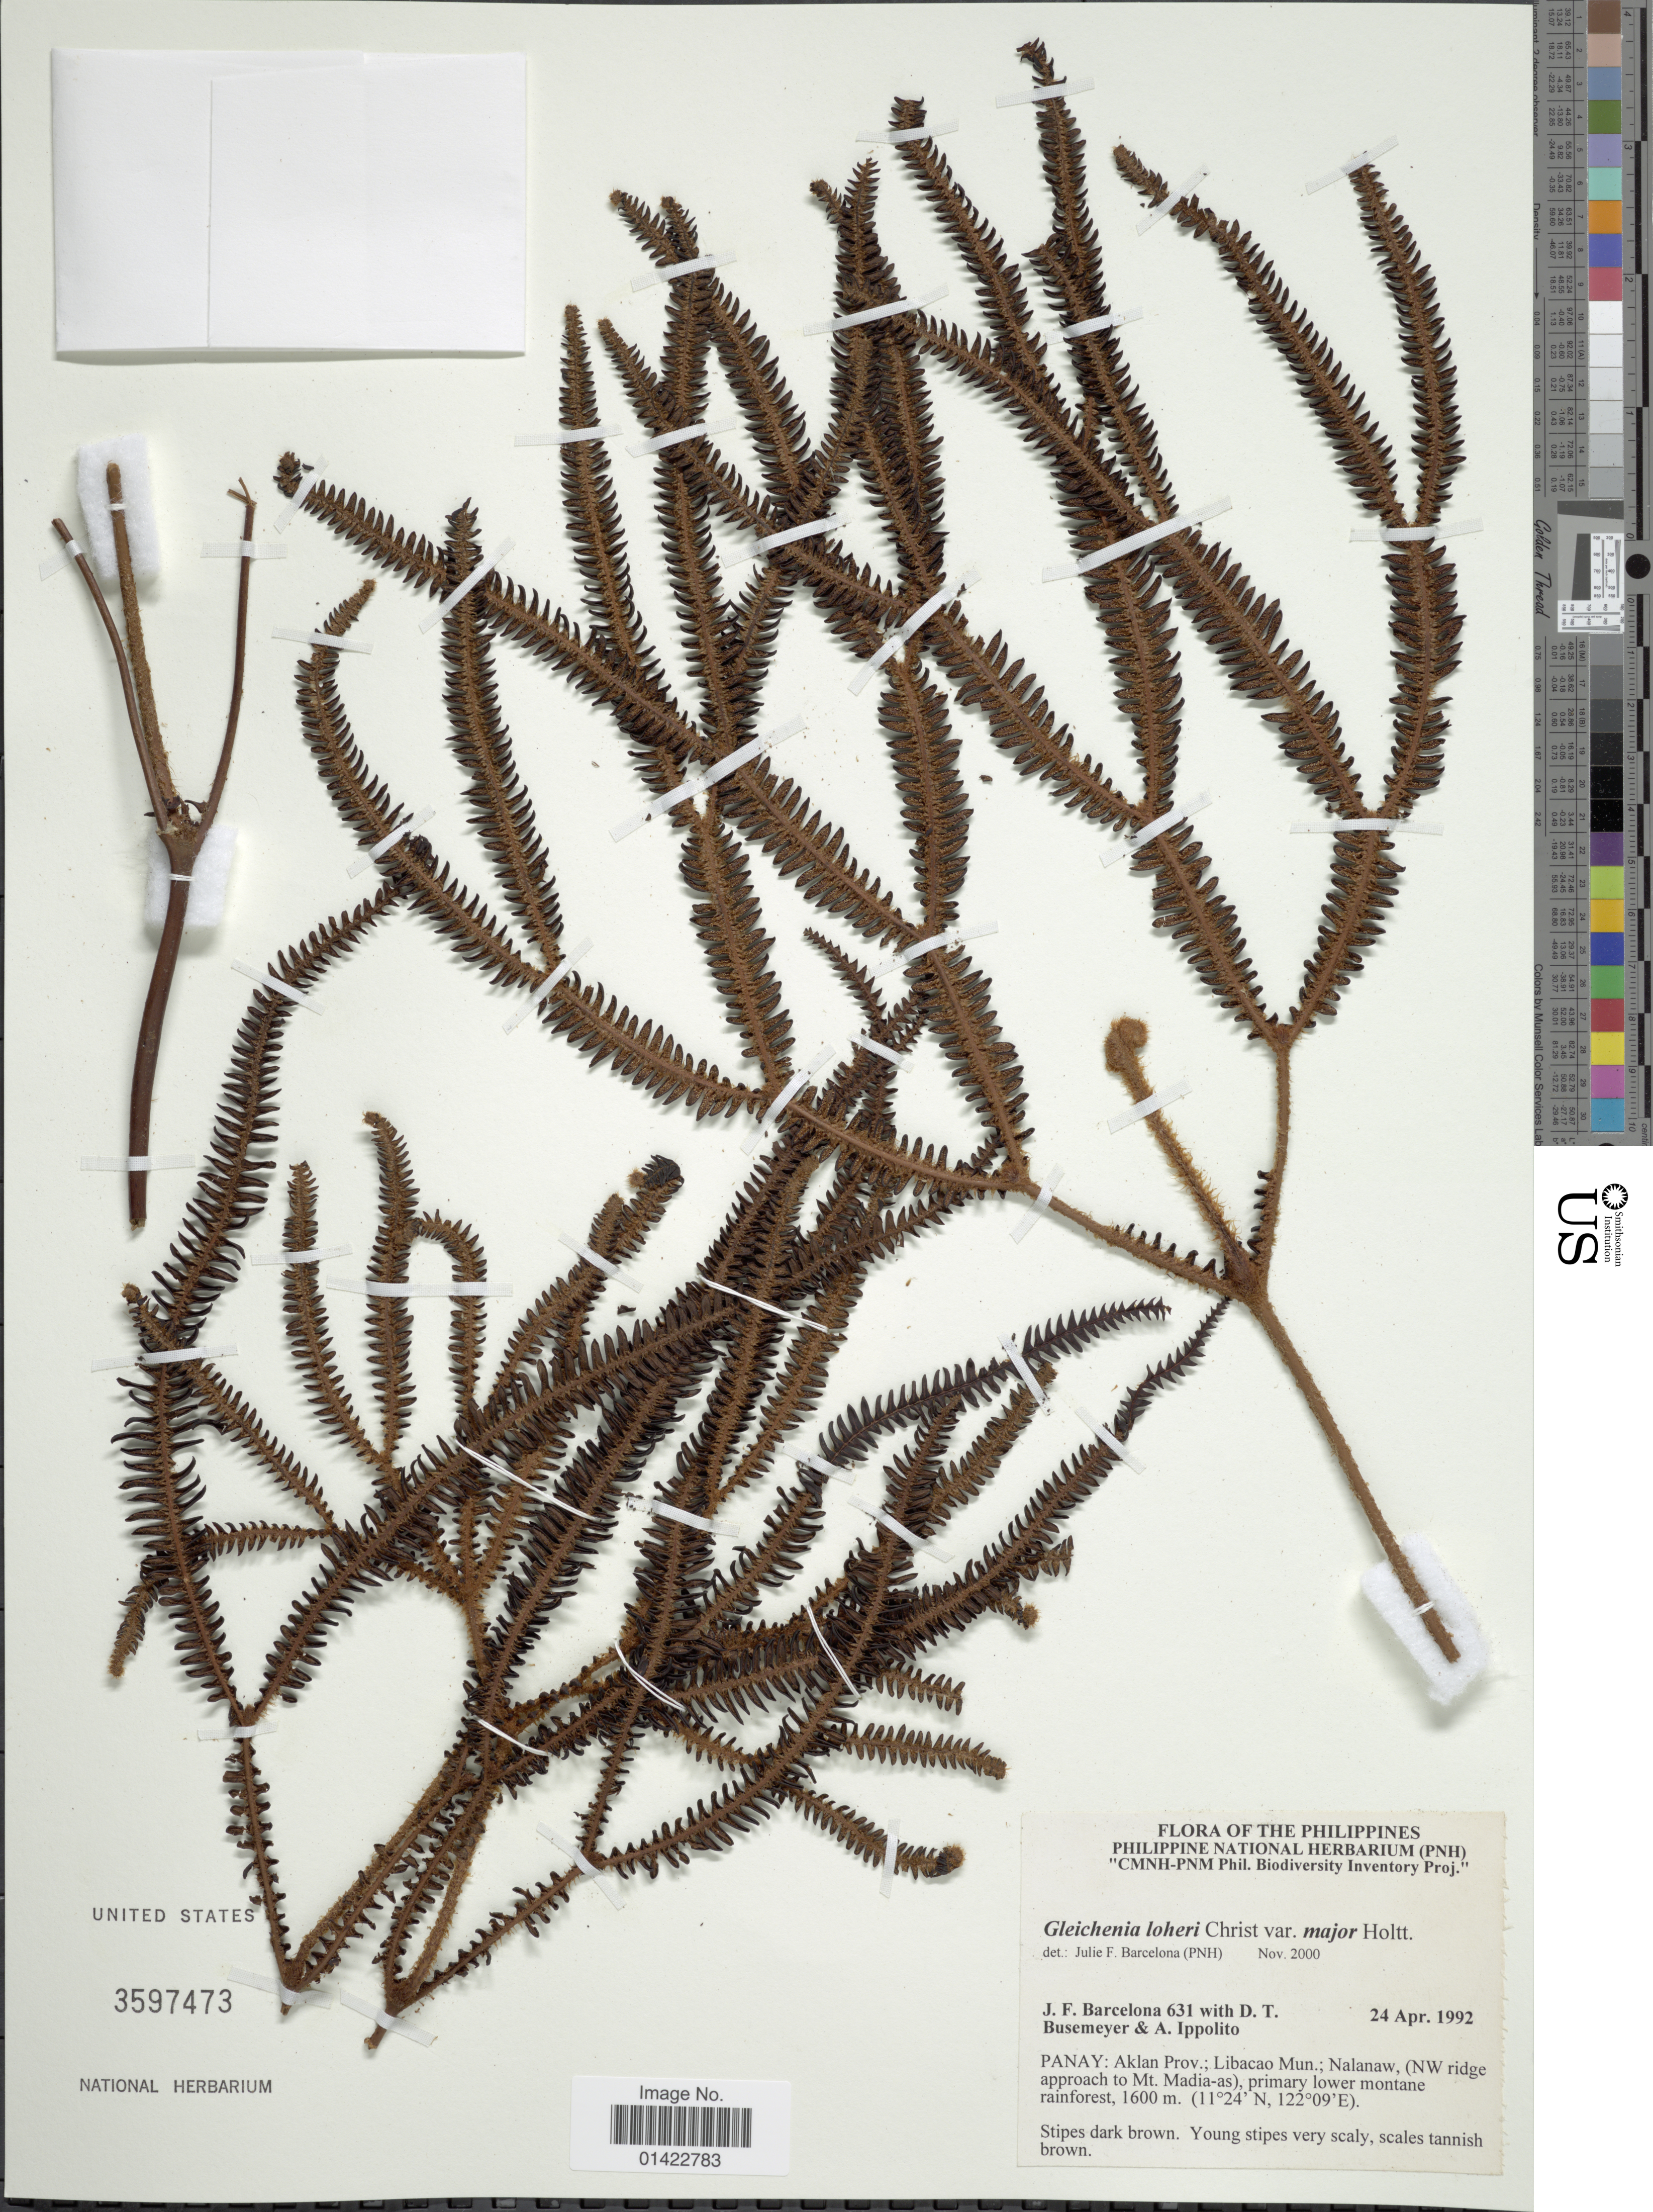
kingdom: Plantae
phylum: Tracheophyta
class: Polypodiopsida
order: Gleicheniales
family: Gleicheniaceae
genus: Sticherus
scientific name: Sticherus loheri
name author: (Christ) Copel.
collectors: J. F. Barcelona, D. Busemeyer & A. Ippolito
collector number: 631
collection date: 1992-04-24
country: Philippines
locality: Panay: Aklan Prov.: Libacaco Mun.; Nalanaw, (NW ridge approach to Mt. Madia-as).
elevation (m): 1600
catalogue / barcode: US 3597473